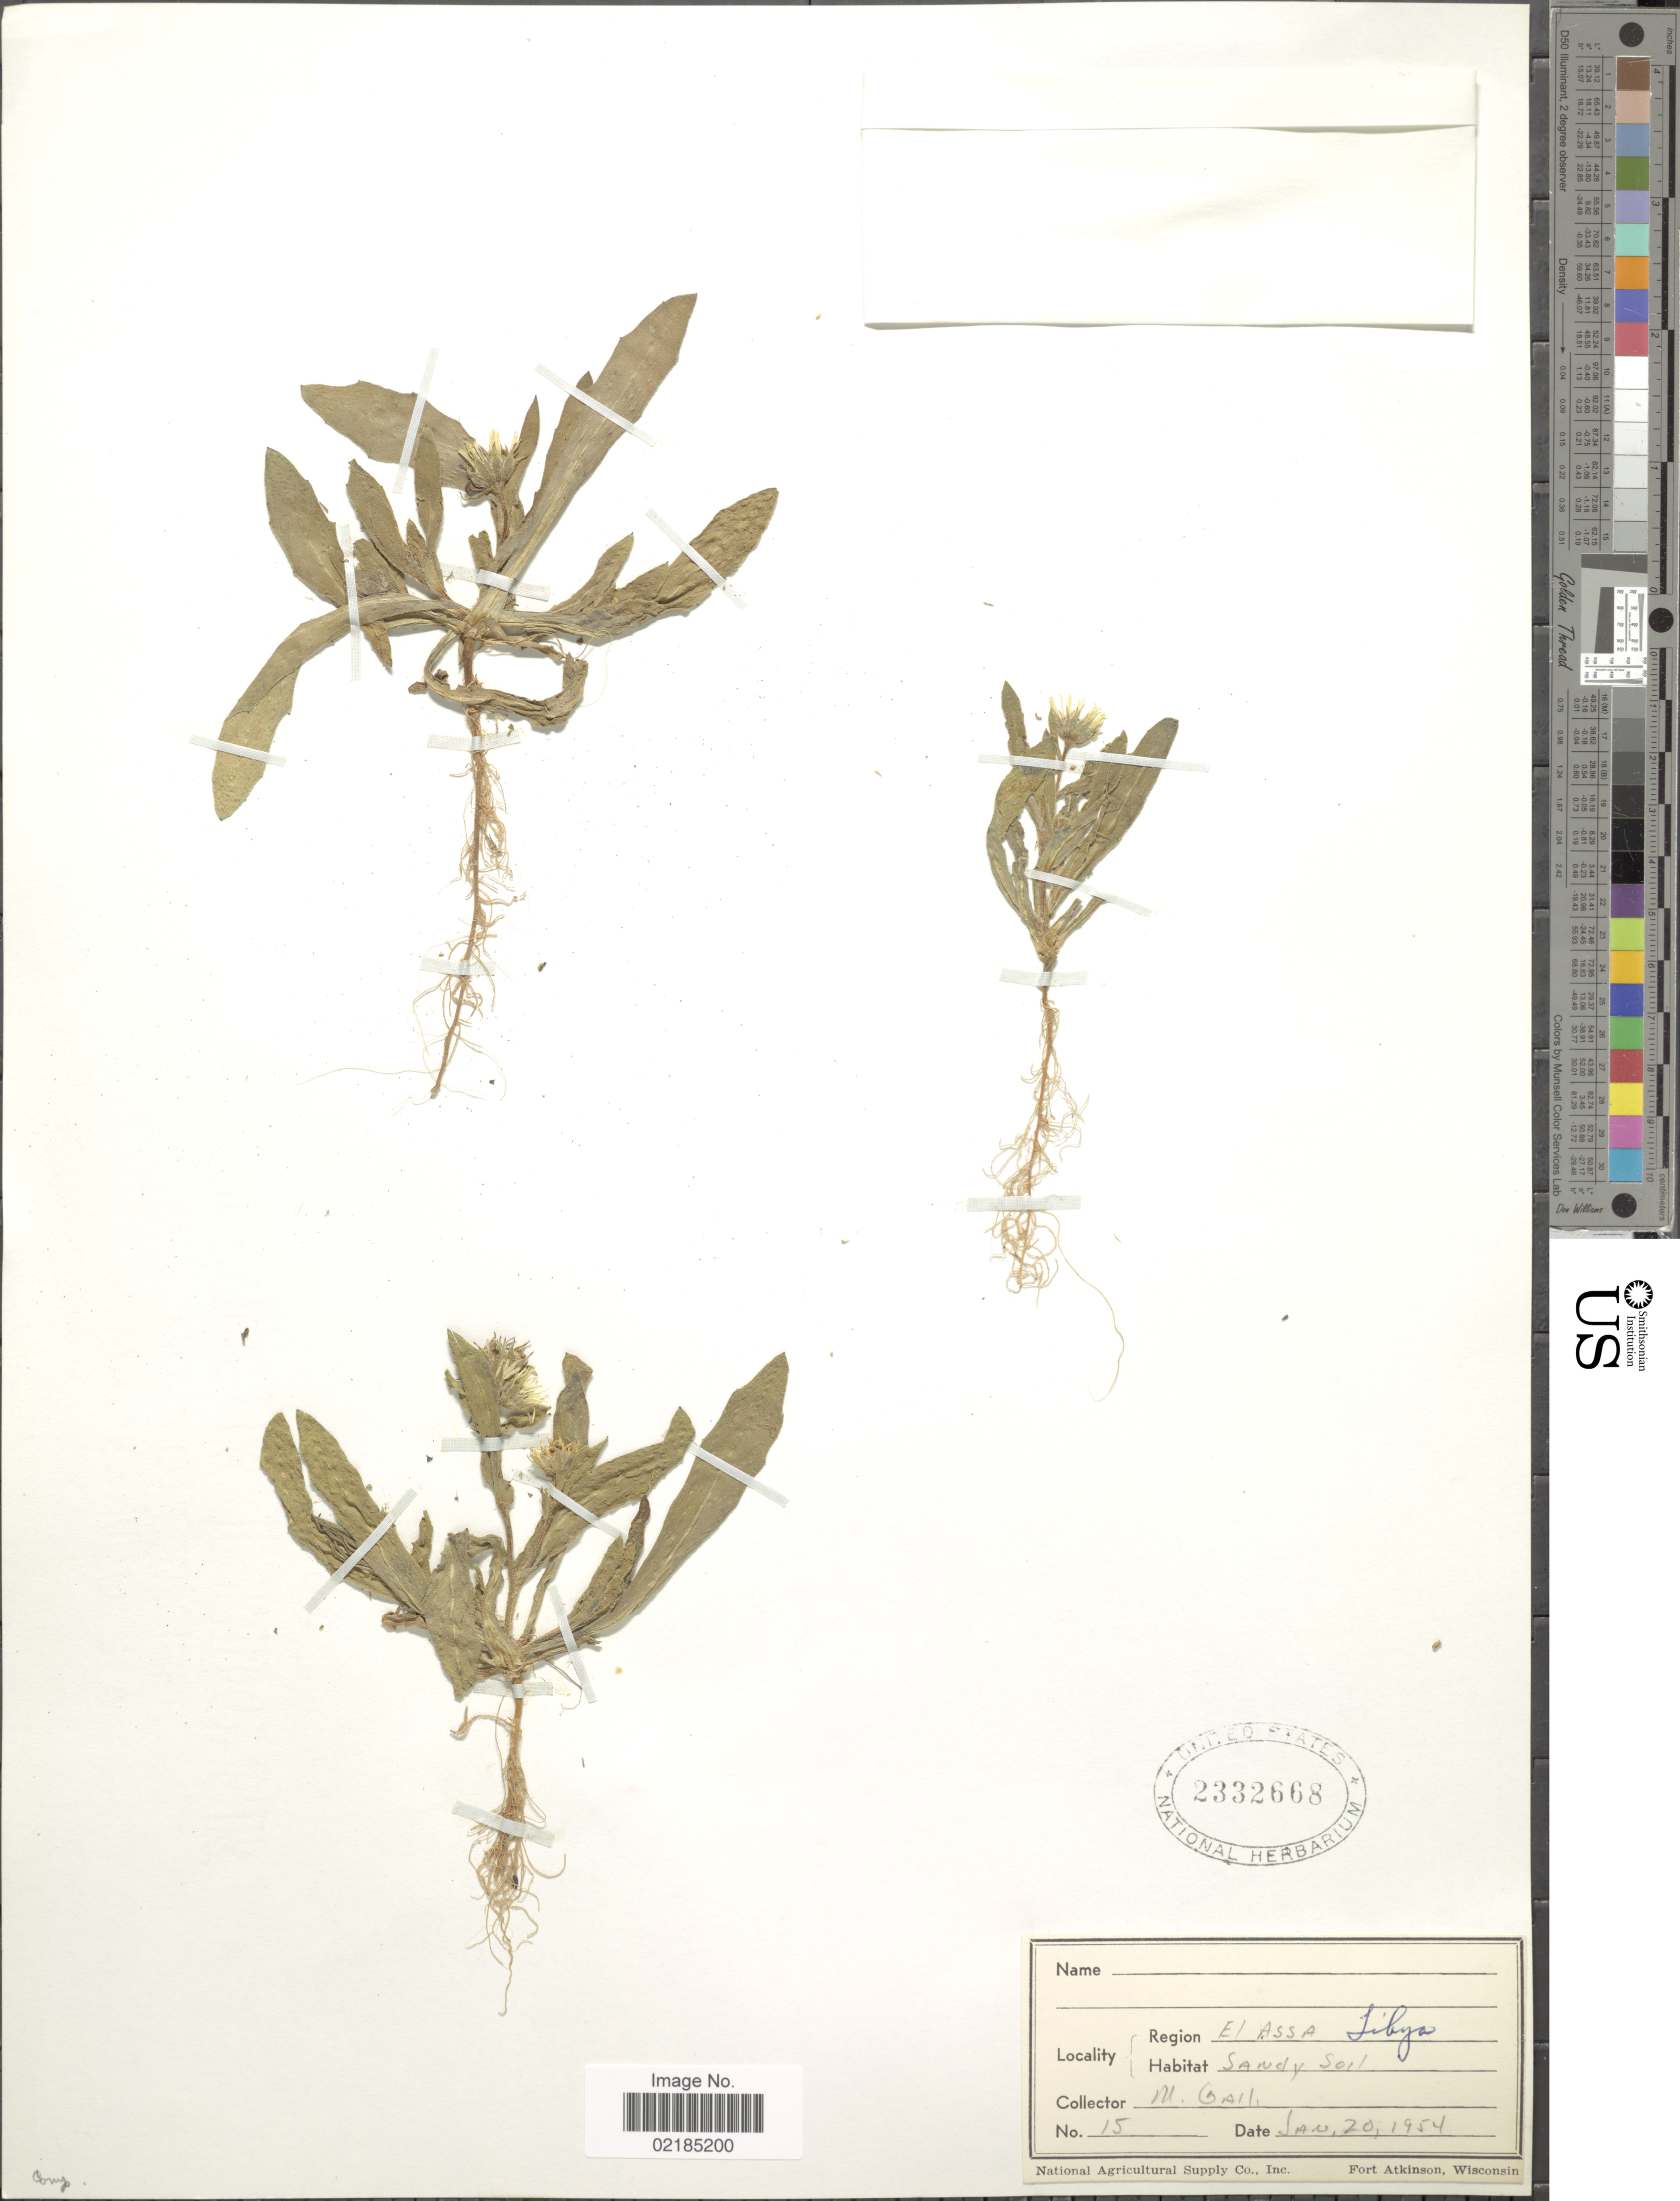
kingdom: Plantae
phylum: Tracheophyta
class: Magnoliopsida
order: Asterales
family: Asteraceae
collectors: M. Gaili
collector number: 15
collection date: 1954-01-20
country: Libya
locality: El Assa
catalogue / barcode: US 2332668